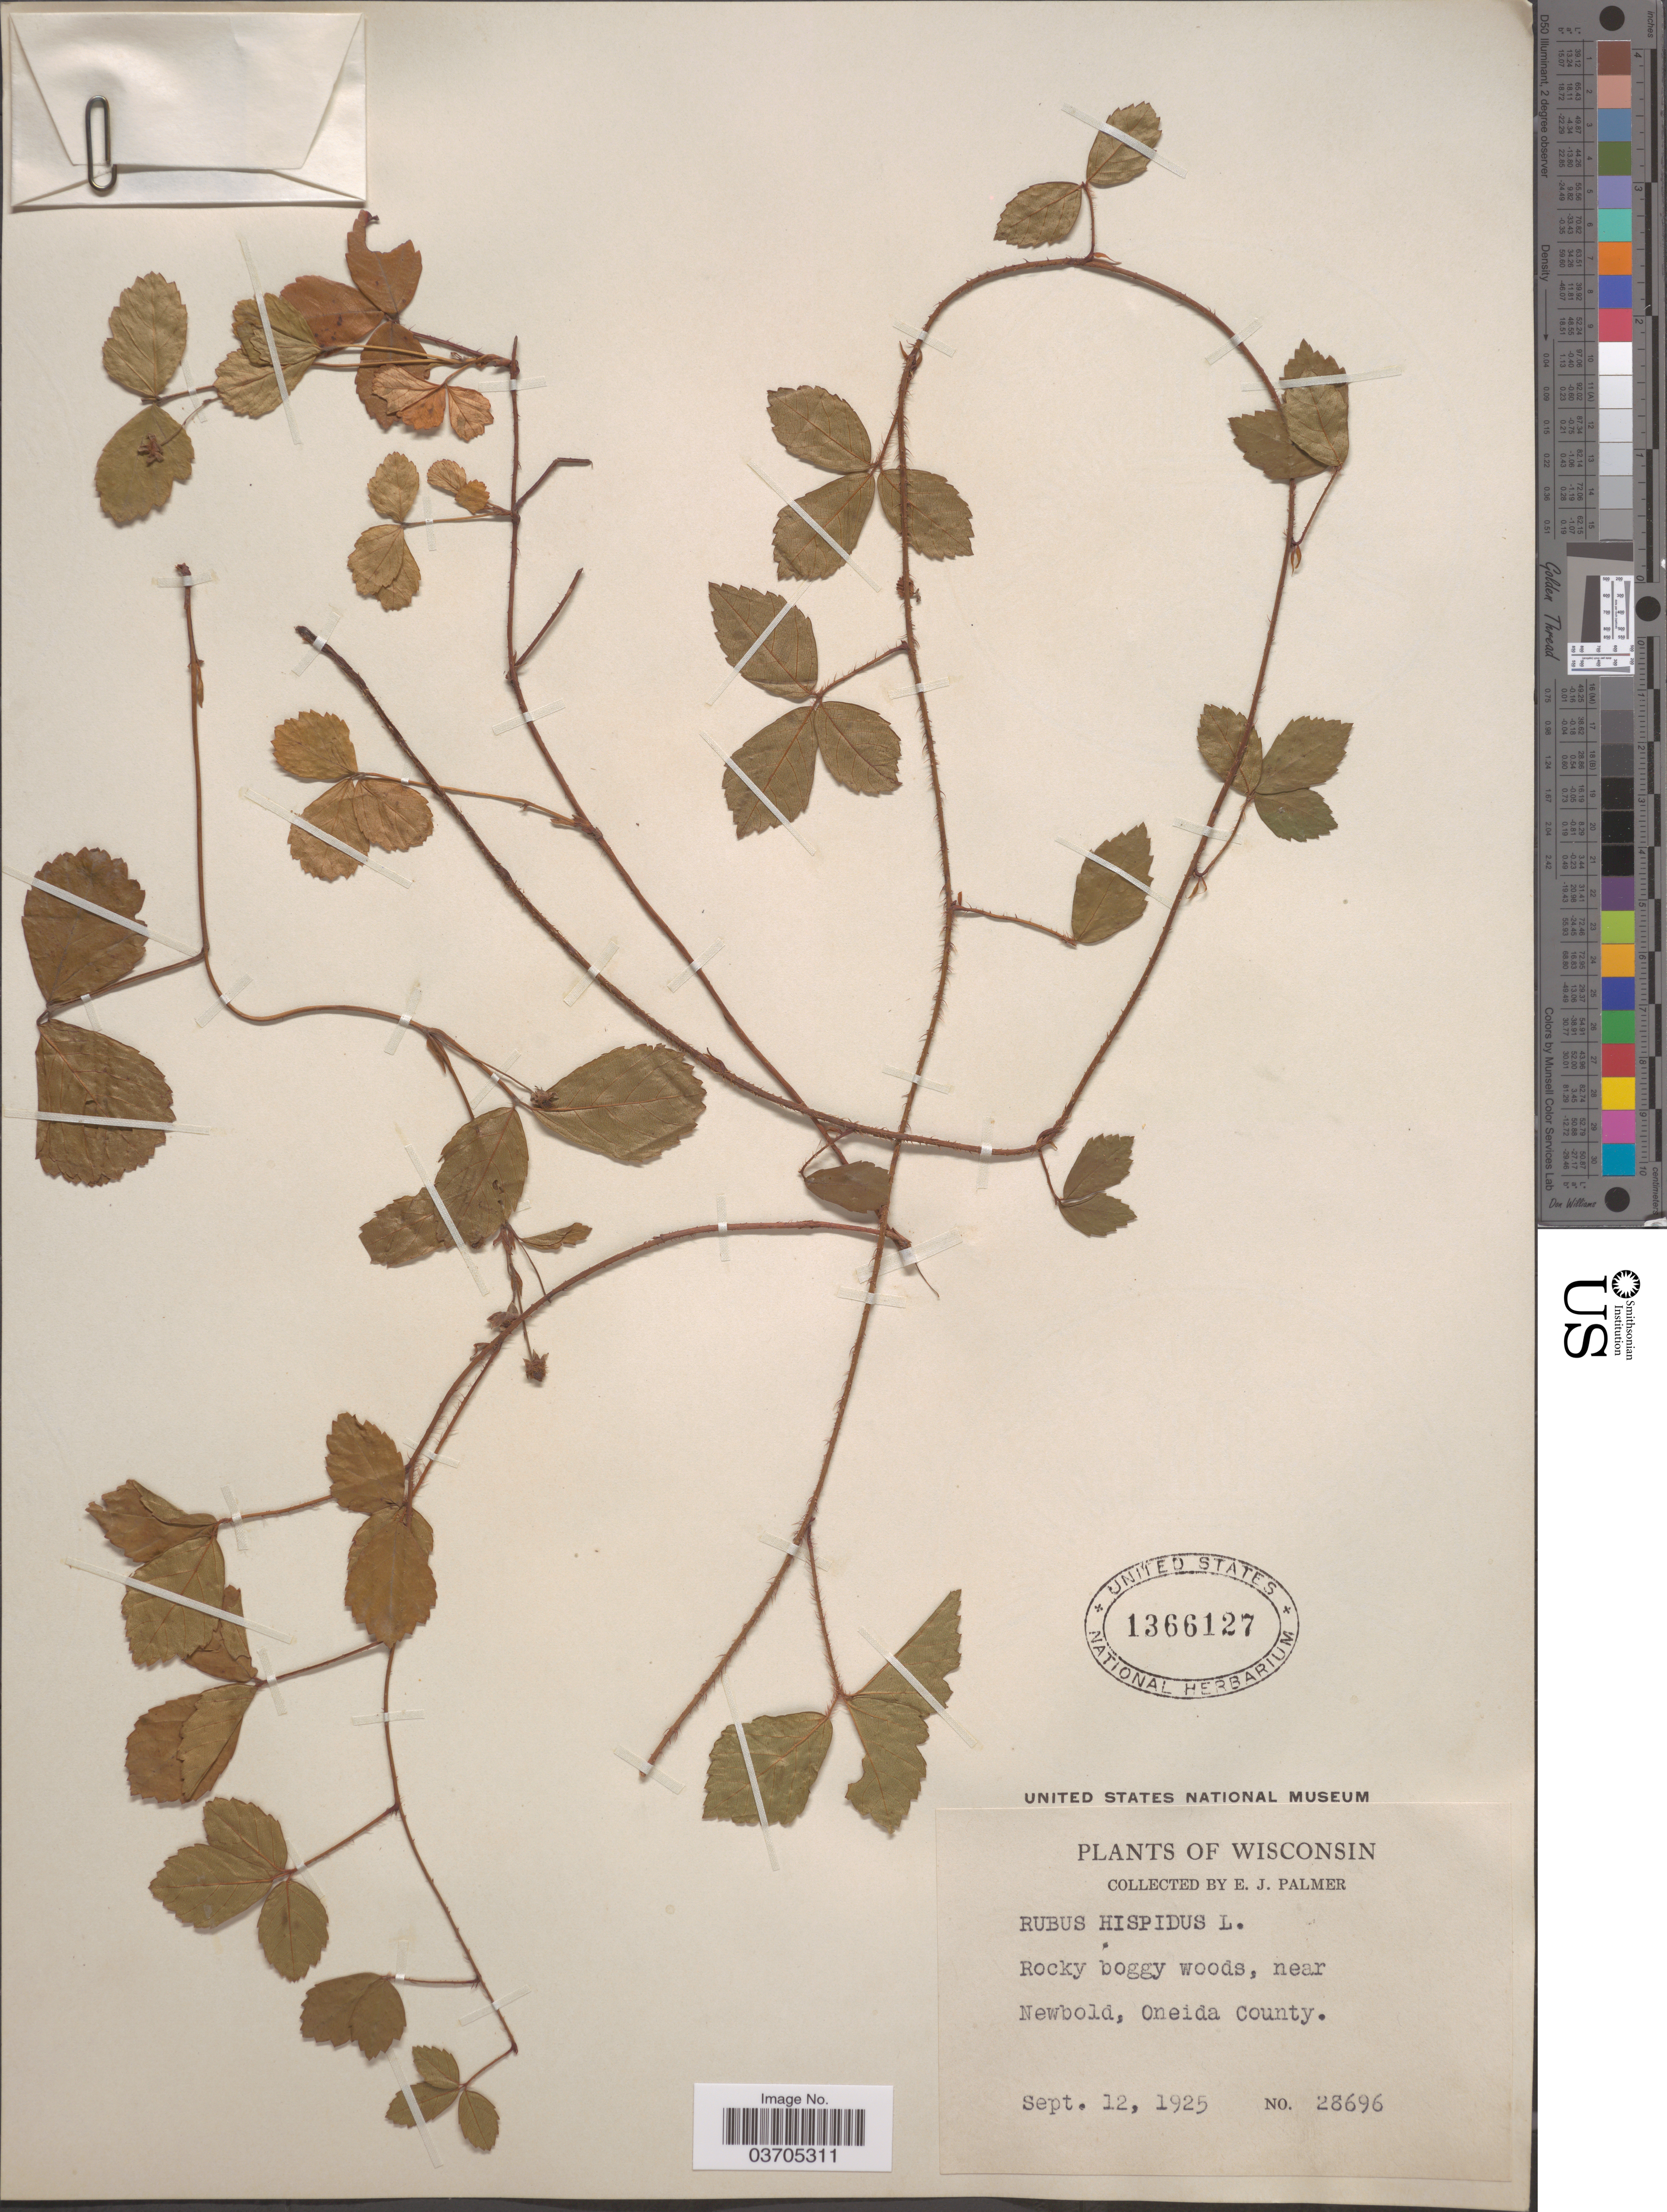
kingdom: Plantae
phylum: Tracheophyta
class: Magnoliopsida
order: Rosales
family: Rosaceae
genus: Rubus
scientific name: Rubus hispidus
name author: L.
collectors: E. J. Palmer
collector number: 28696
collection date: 1925-09-12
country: United States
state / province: Wisconsin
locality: Rocky boggy woods, near Newbold, Oneida County.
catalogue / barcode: US 1366127